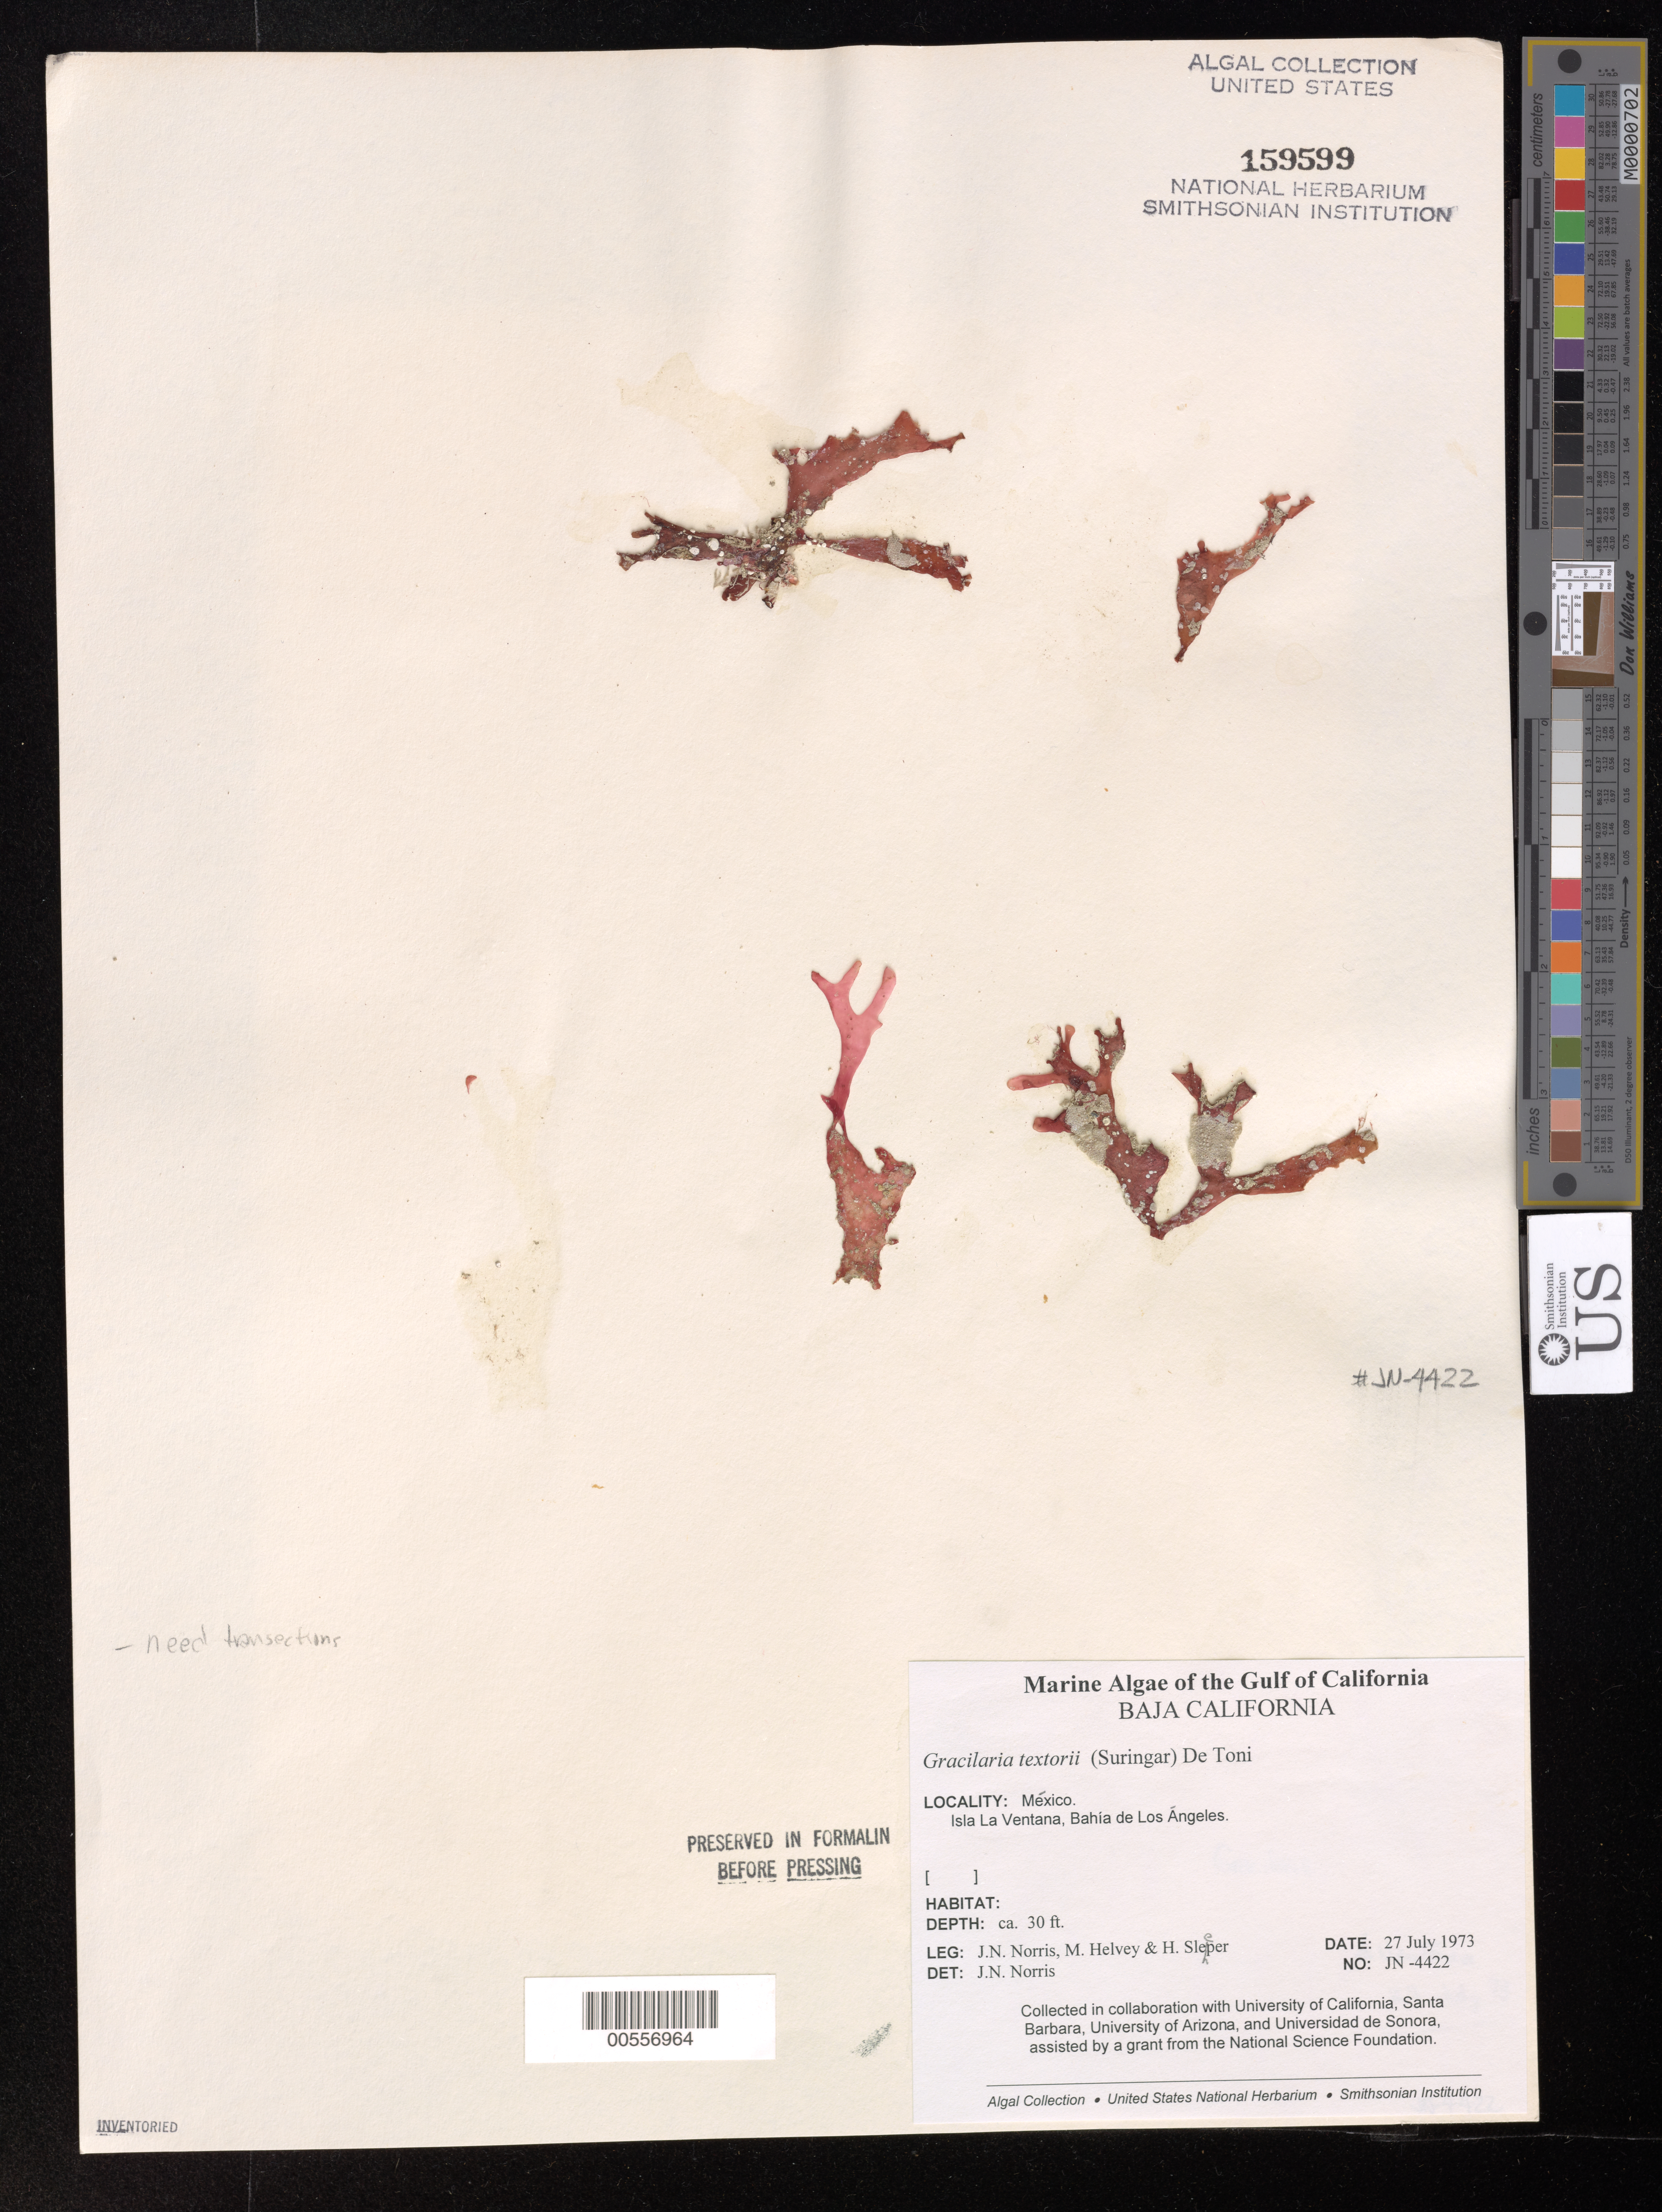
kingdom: Plantae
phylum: Rhodophyta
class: Florideophyceae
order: Gracilariales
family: Gracilariaceae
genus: Gracilaria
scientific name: Gracilaria textorii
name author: (Suringar) De Toni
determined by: Norris, James N.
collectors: J. N. Norris, M. Helvey & H. Sleeper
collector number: JN-4422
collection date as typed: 27 Jul 1973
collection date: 1973-07-27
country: Mexico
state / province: Baja California Norte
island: Isla la Ventana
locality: Bahia de Los Angeles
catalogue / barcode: US 159599